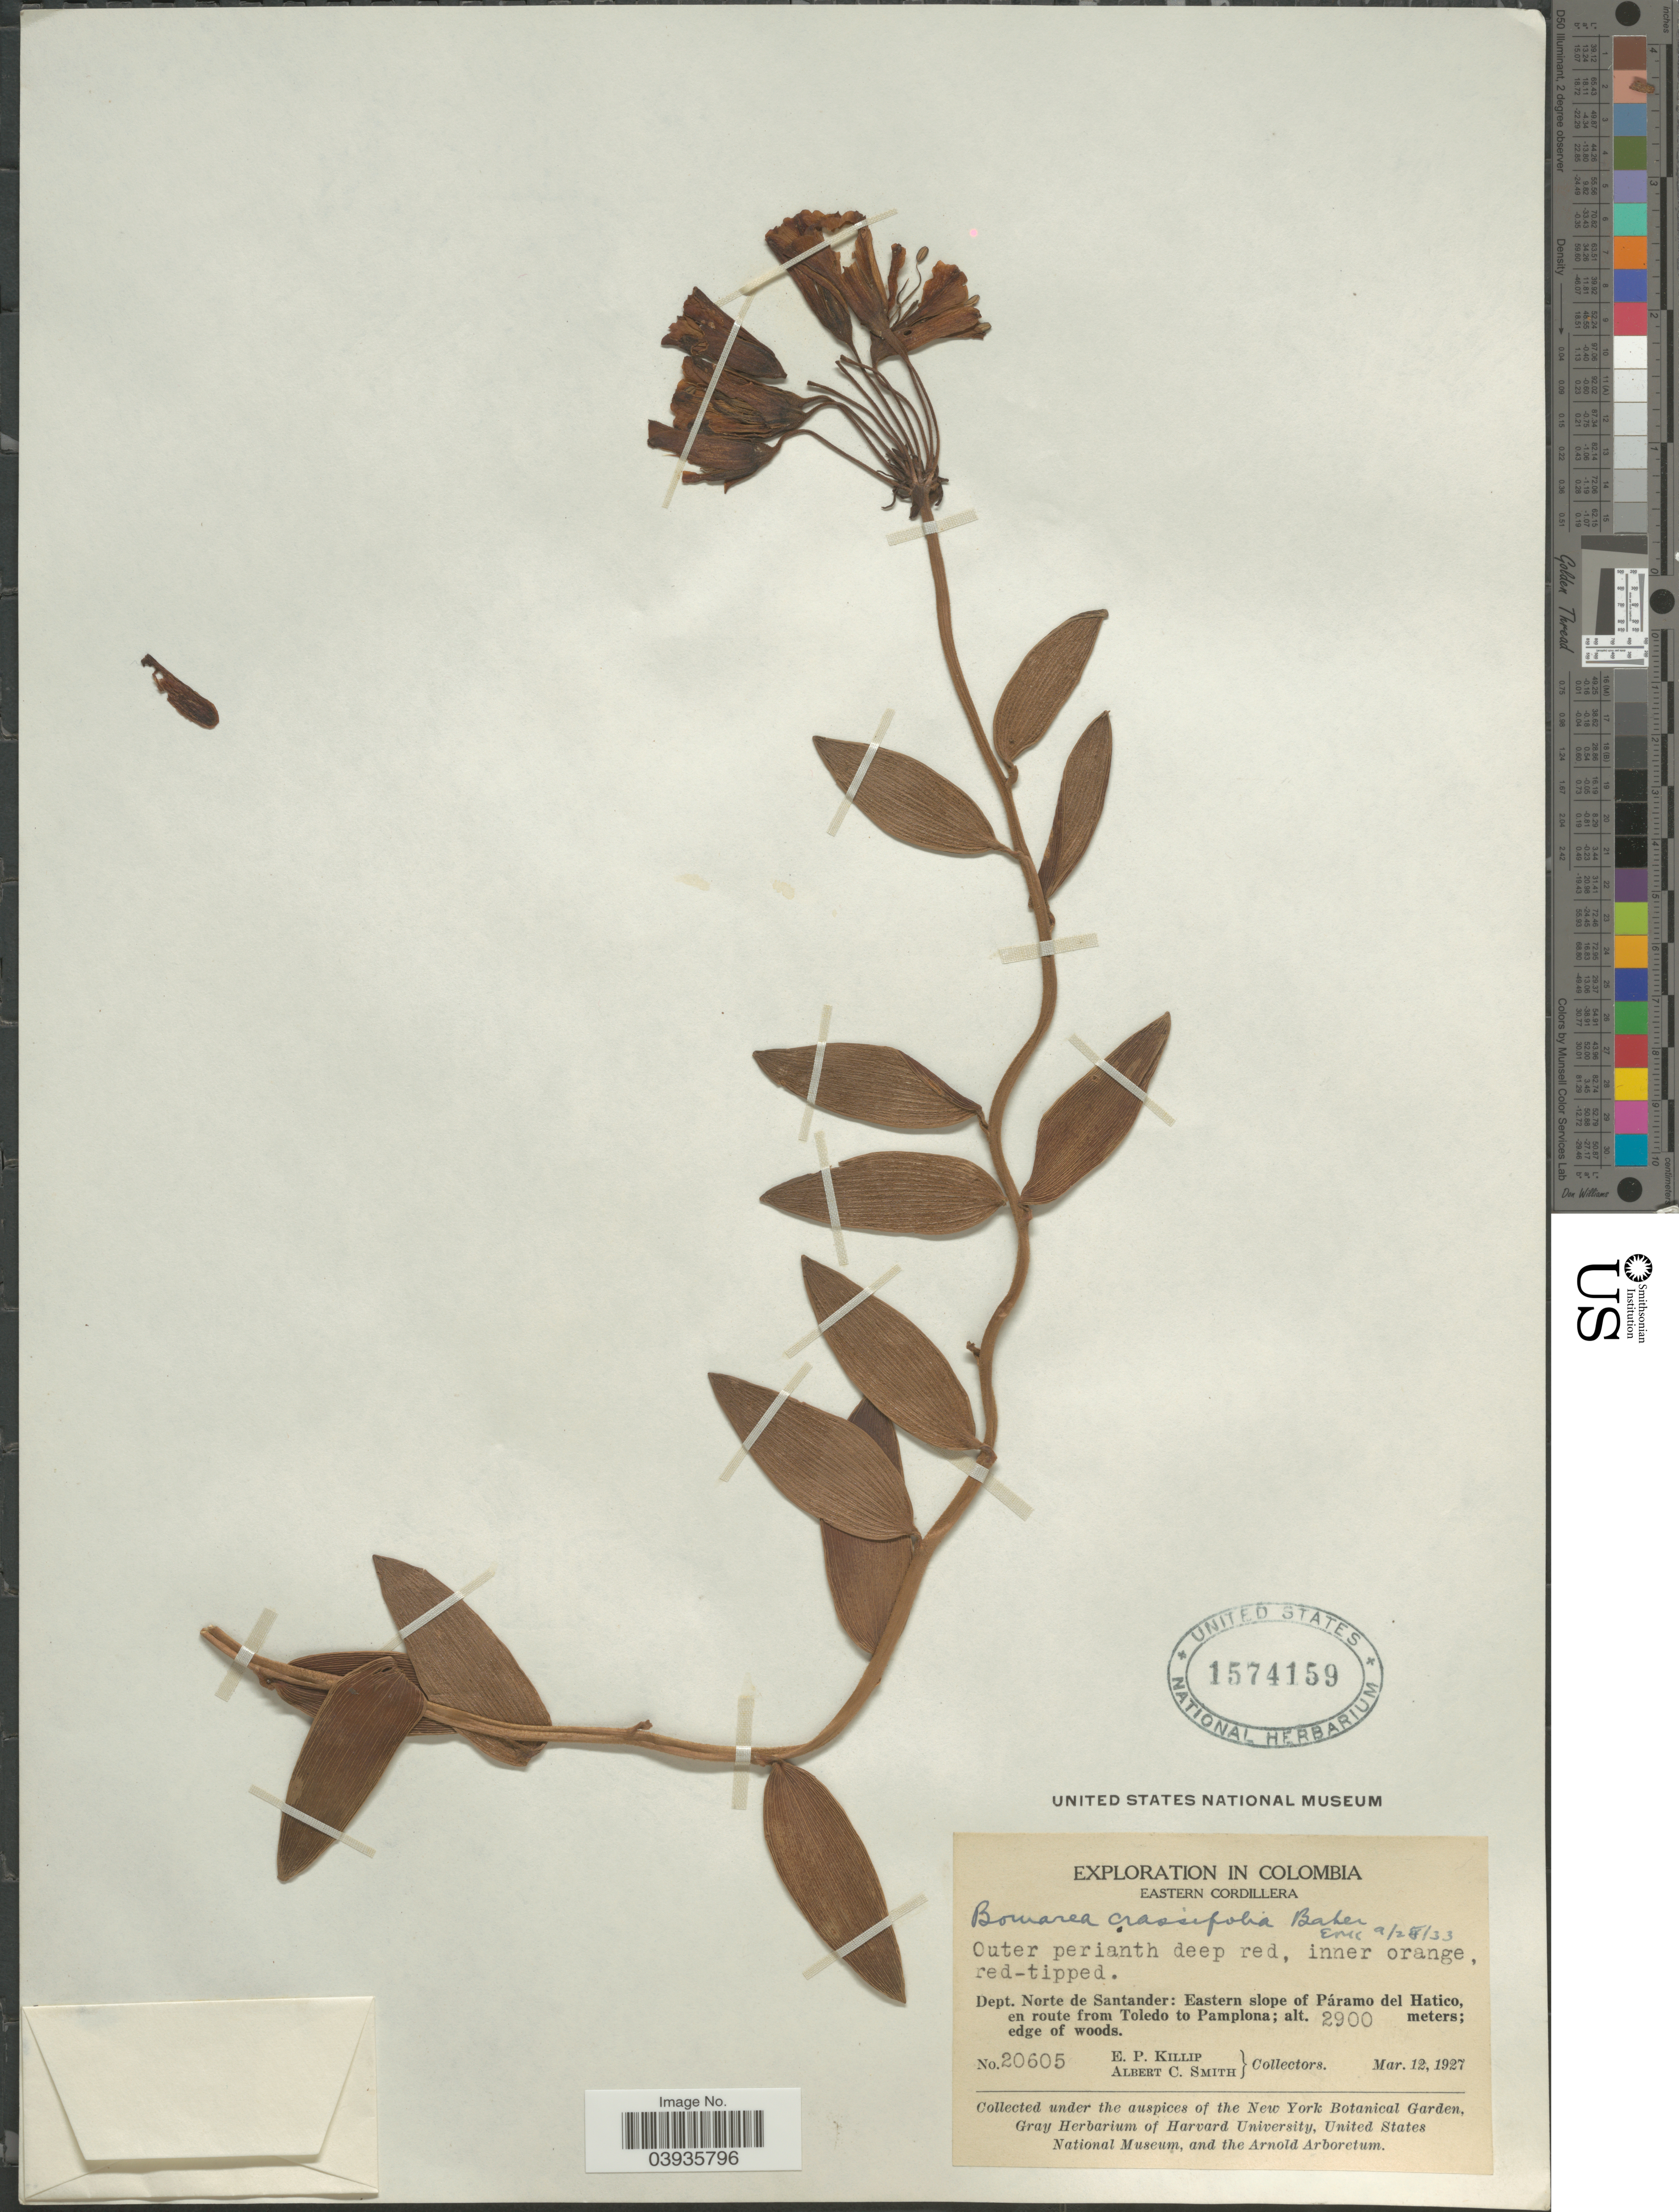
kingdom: Plantae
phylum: Tracheophyta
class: Liliopsida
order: Liliales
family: Alstroemeriaceae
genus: Bomarea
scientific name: Bomarea crassifolia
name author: Baker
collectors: E. P. Killip & A. C. Smith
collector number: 20605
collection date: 1927-03-12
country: Colombia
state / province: Norte de Santander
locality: Eastern Cordillera. Dept. Norte de Santander: Eastern slope of Páramo del Hatico, en route from Toledo to Pamplona.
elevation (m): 2900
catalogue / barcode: US 1574159